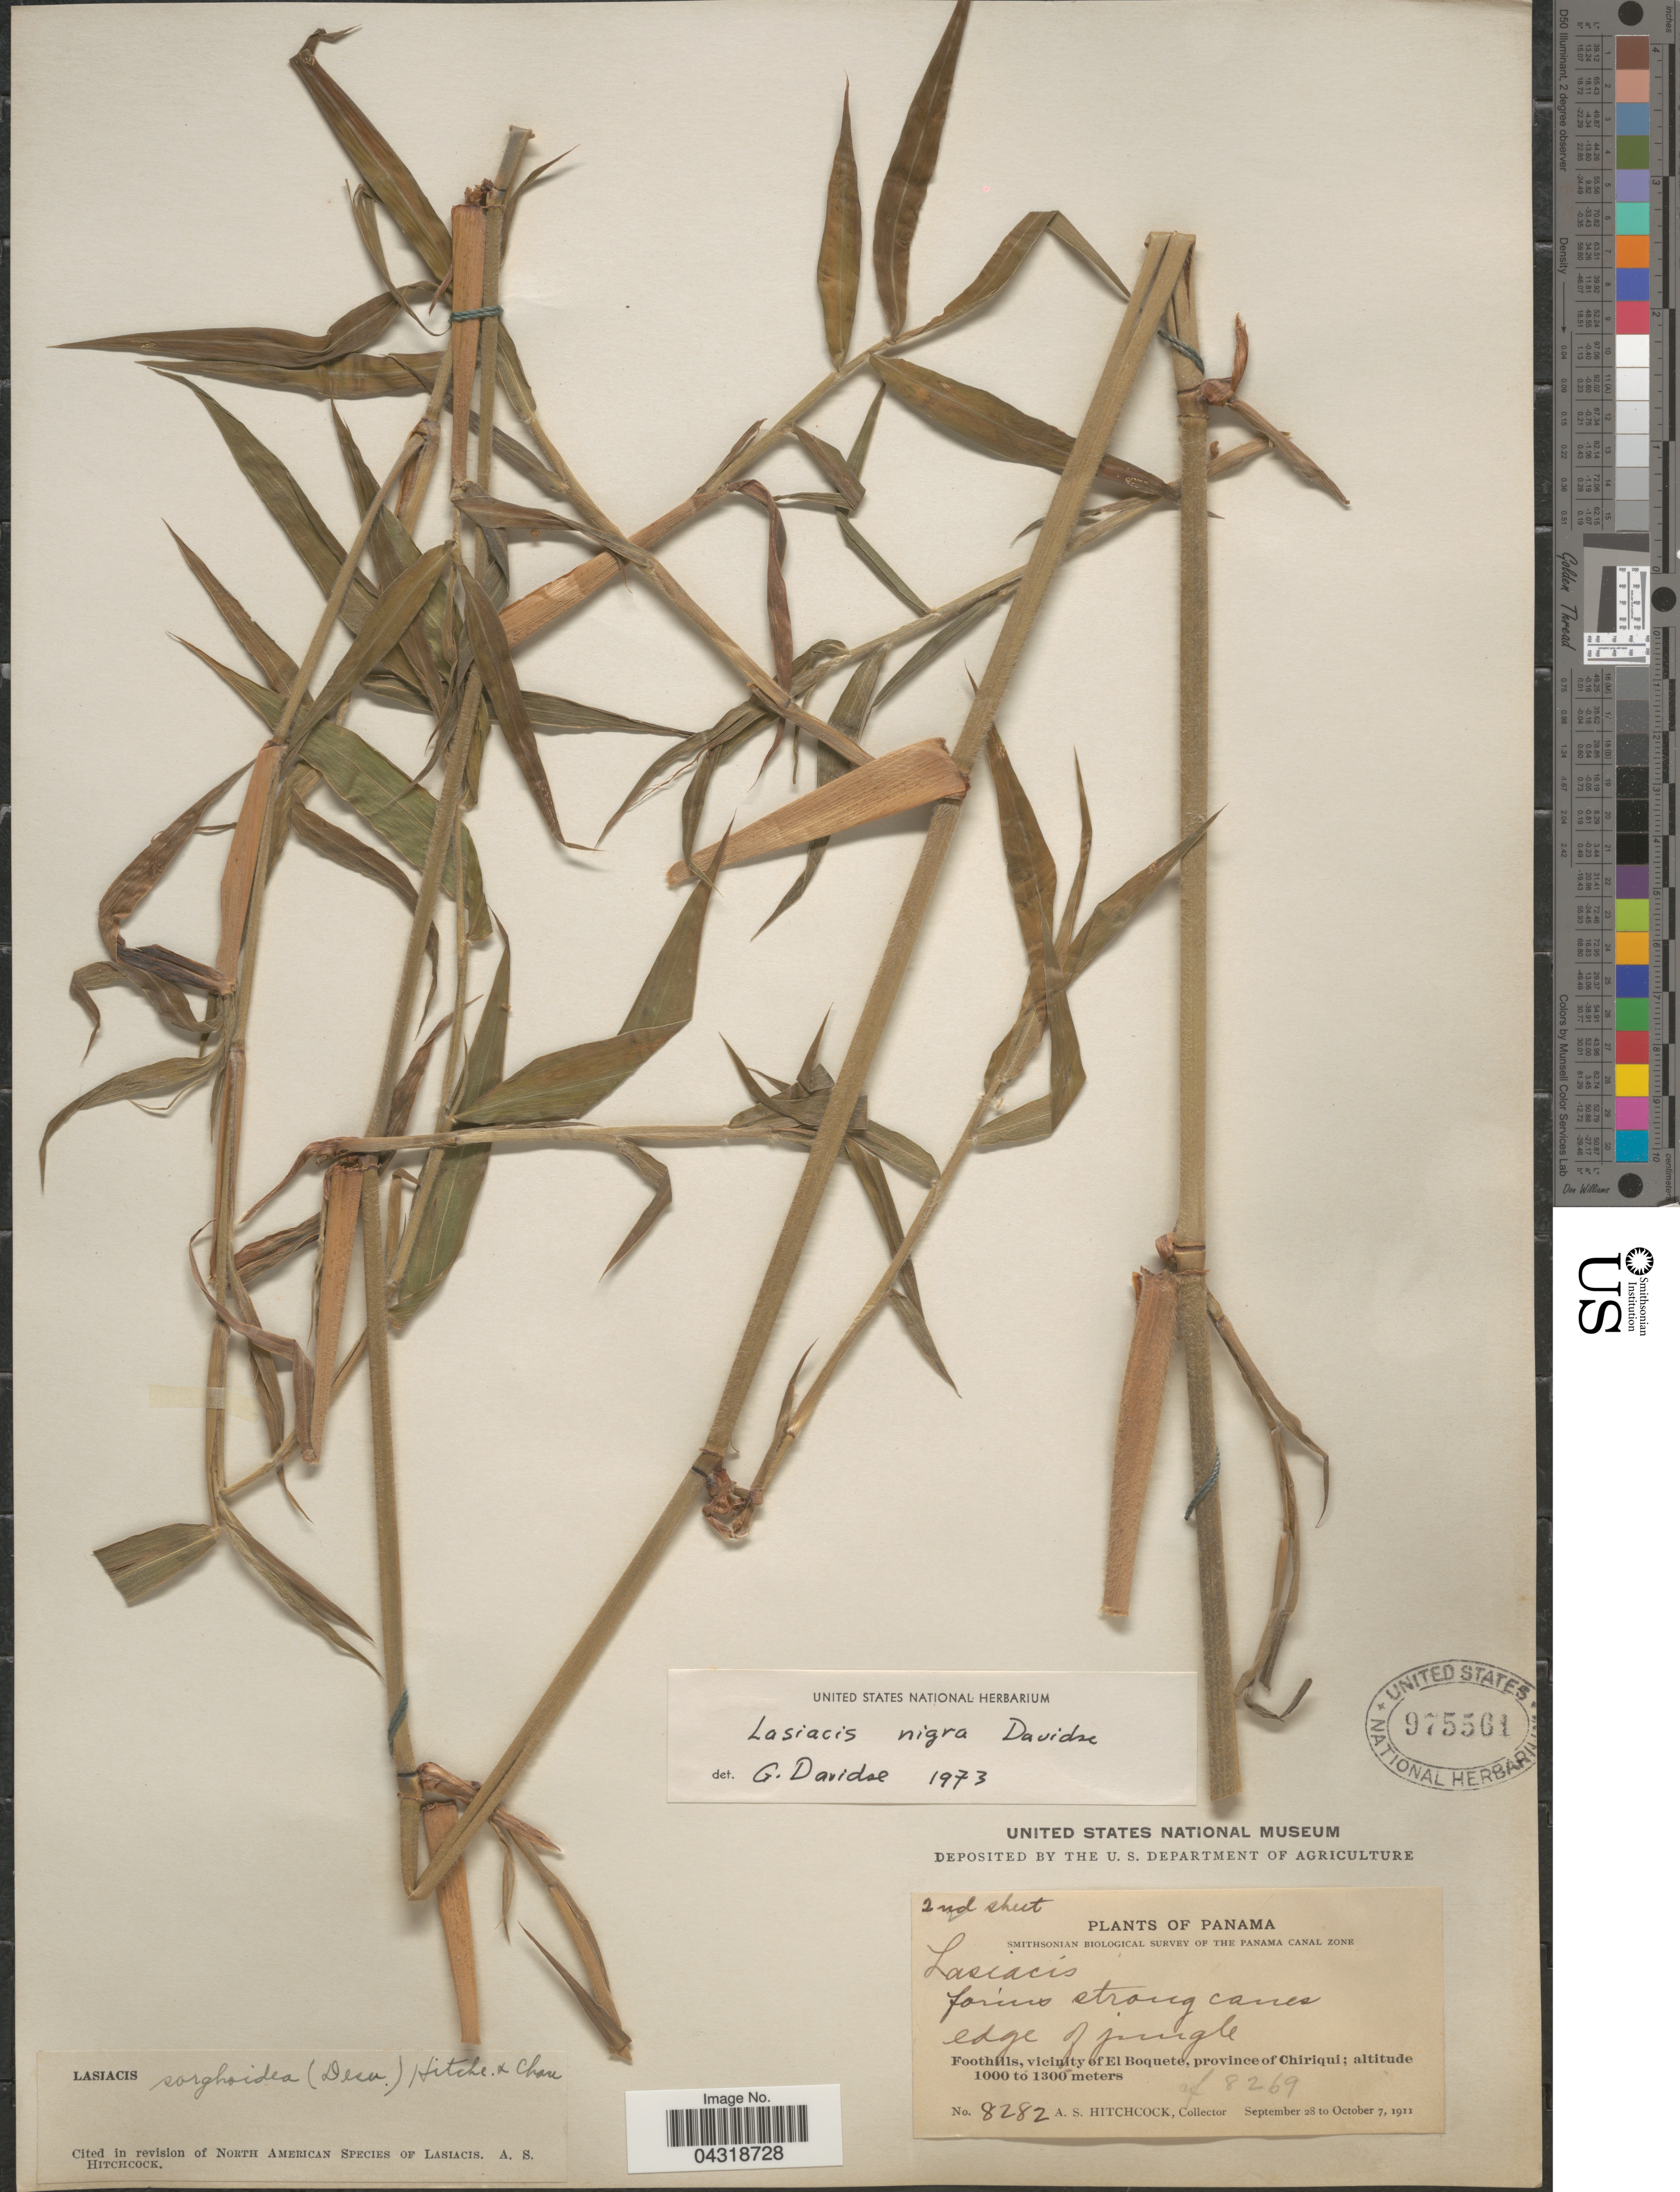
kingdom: Plantae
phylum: Tracheophyta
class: Liliopsida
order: Poales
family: Poaceae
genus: Lasiacis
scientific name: Lasiacis oaxacensis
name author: (Steud.) Hitchc.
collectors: A. S. Hitchcock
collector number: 8282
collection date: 1911-09-28/1911-10-07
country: Panama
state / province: Chiriqui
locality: Smithsonian Biological Survey of the Panama Canal Zone. Foothills, vicinity of El Boquete.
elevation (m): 1000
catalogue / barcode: US 975561